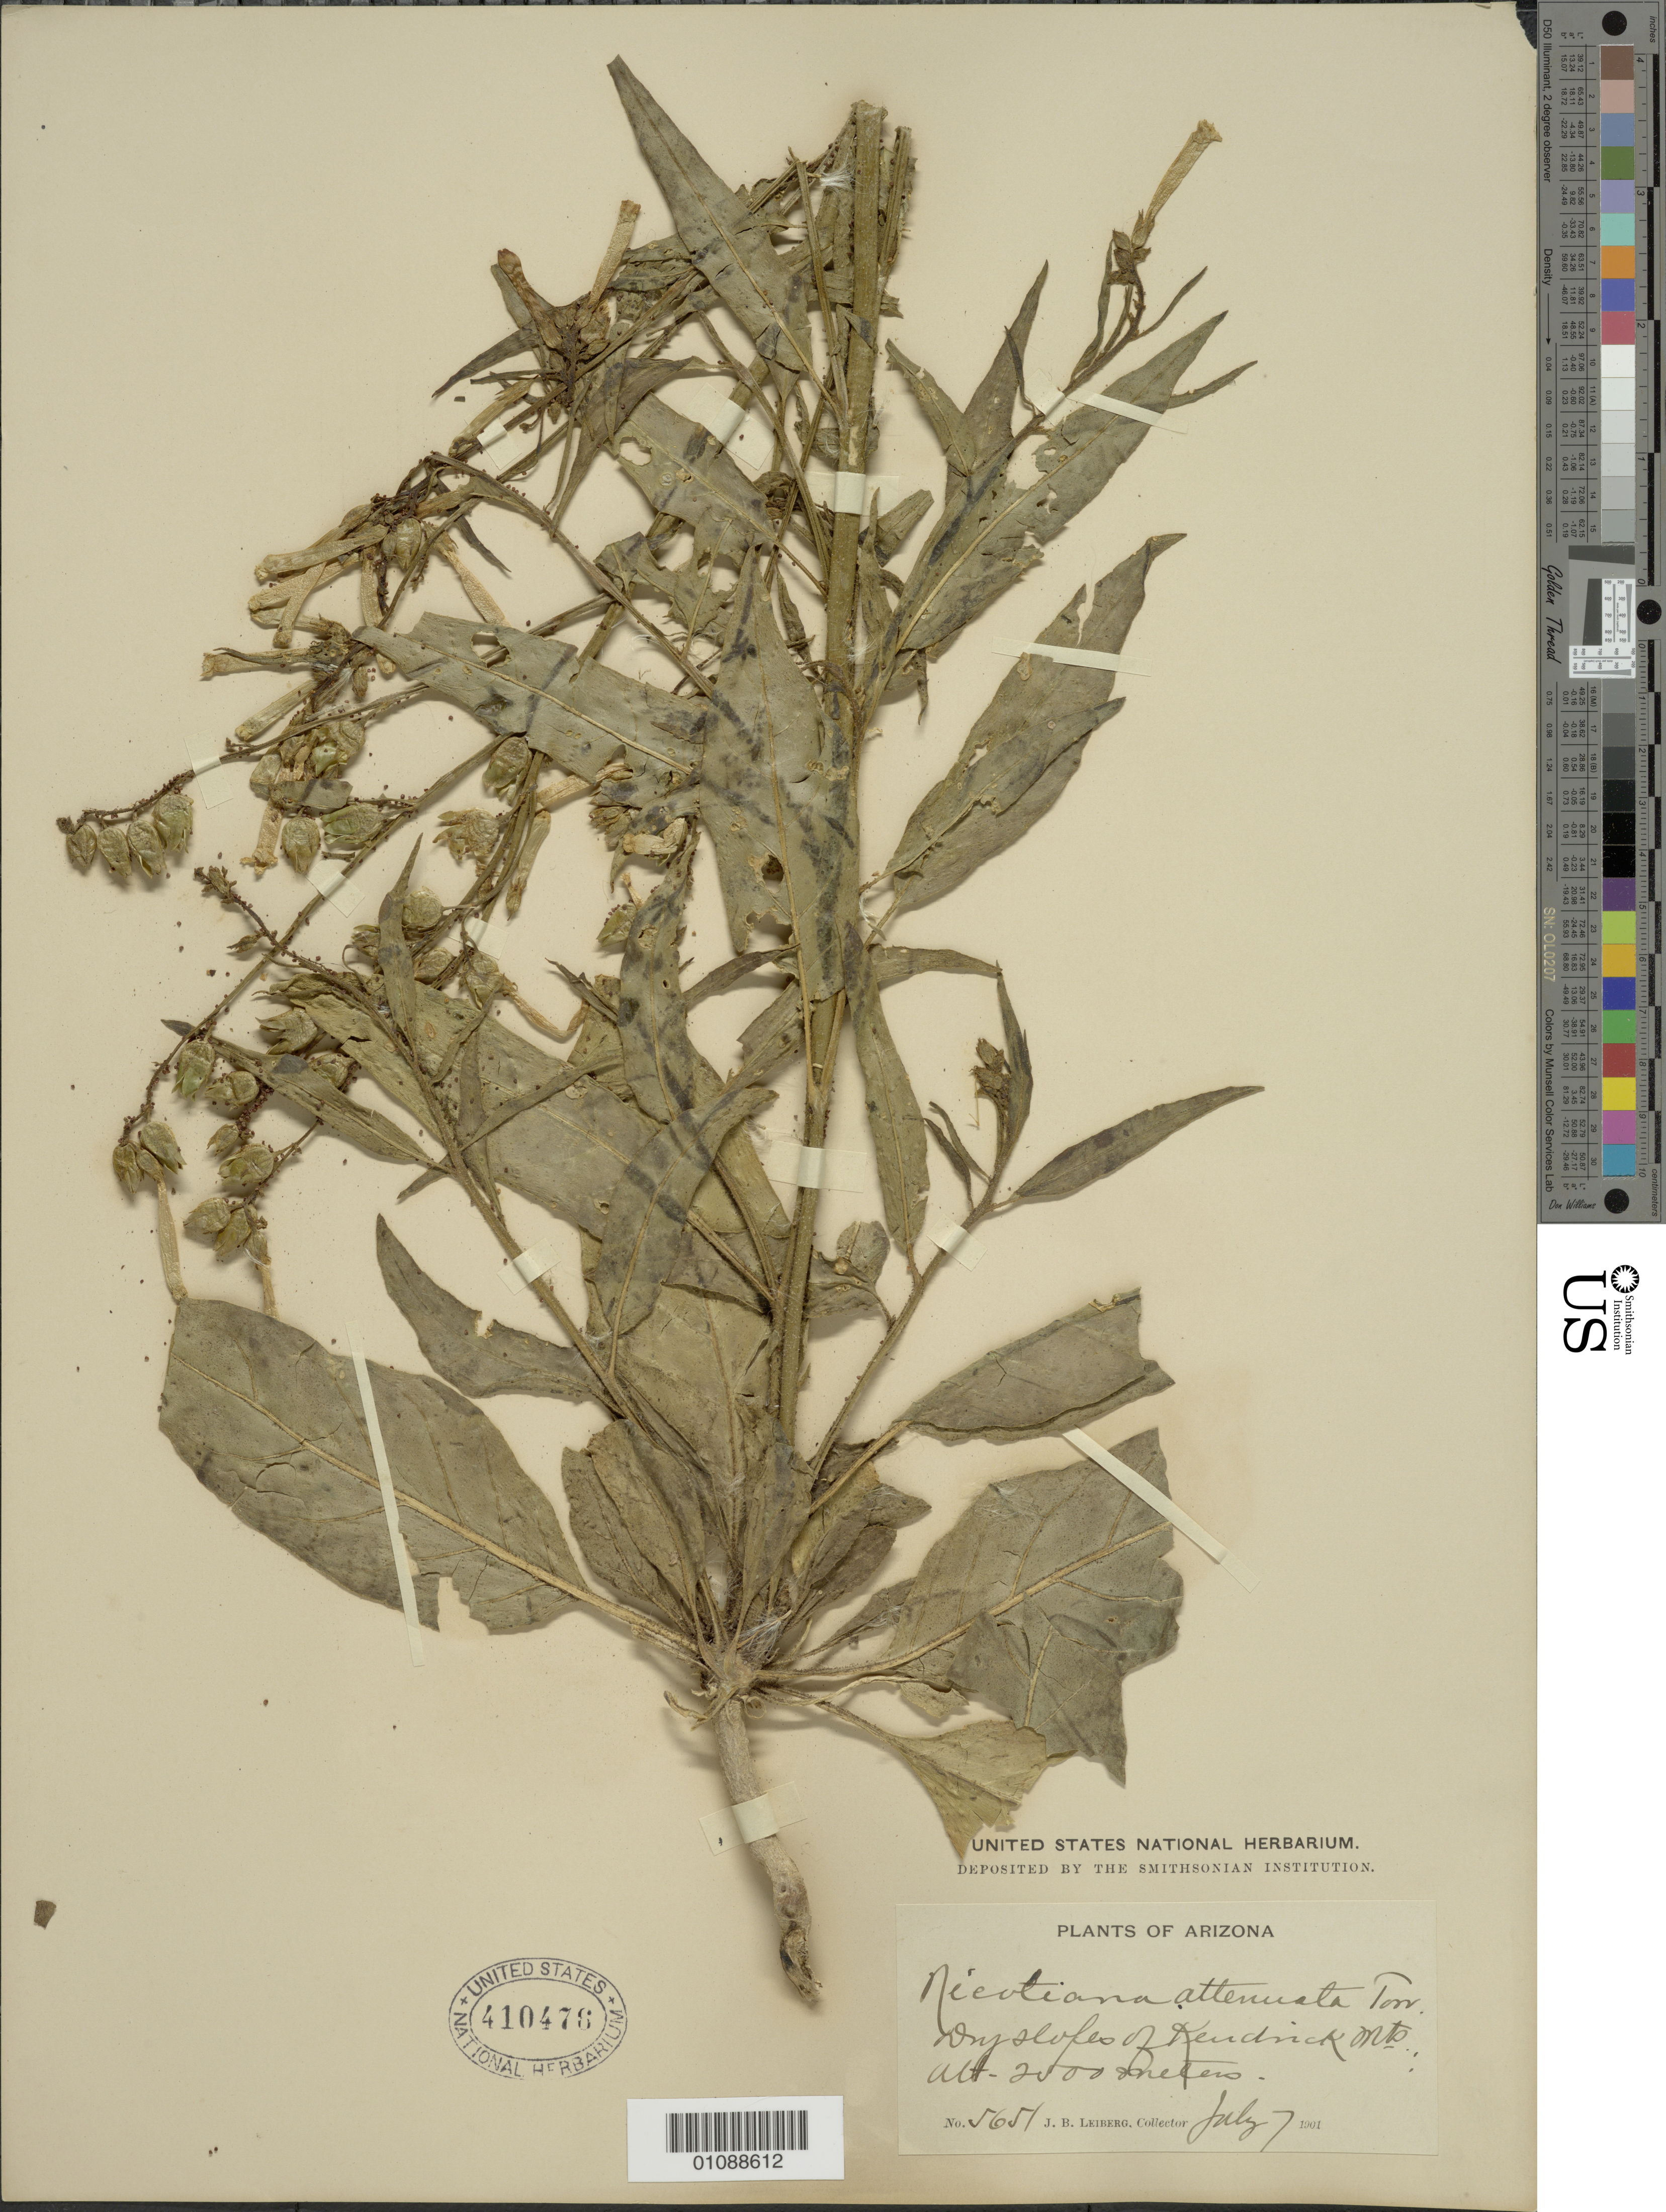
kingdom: Plantae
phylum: Tracheophyta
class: Magnoliopsida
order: Solanales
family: Solanaceae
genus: Nicotiana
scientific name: Nicotiana attenuata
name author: Torr. ex S. Watson in C. King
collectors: J. B. Leiberg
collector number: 5651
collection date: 1901-07-07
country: United States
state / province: Arizona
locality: Dry slopes of Kendrick Mts.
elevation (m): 2000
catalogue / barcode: US 410476